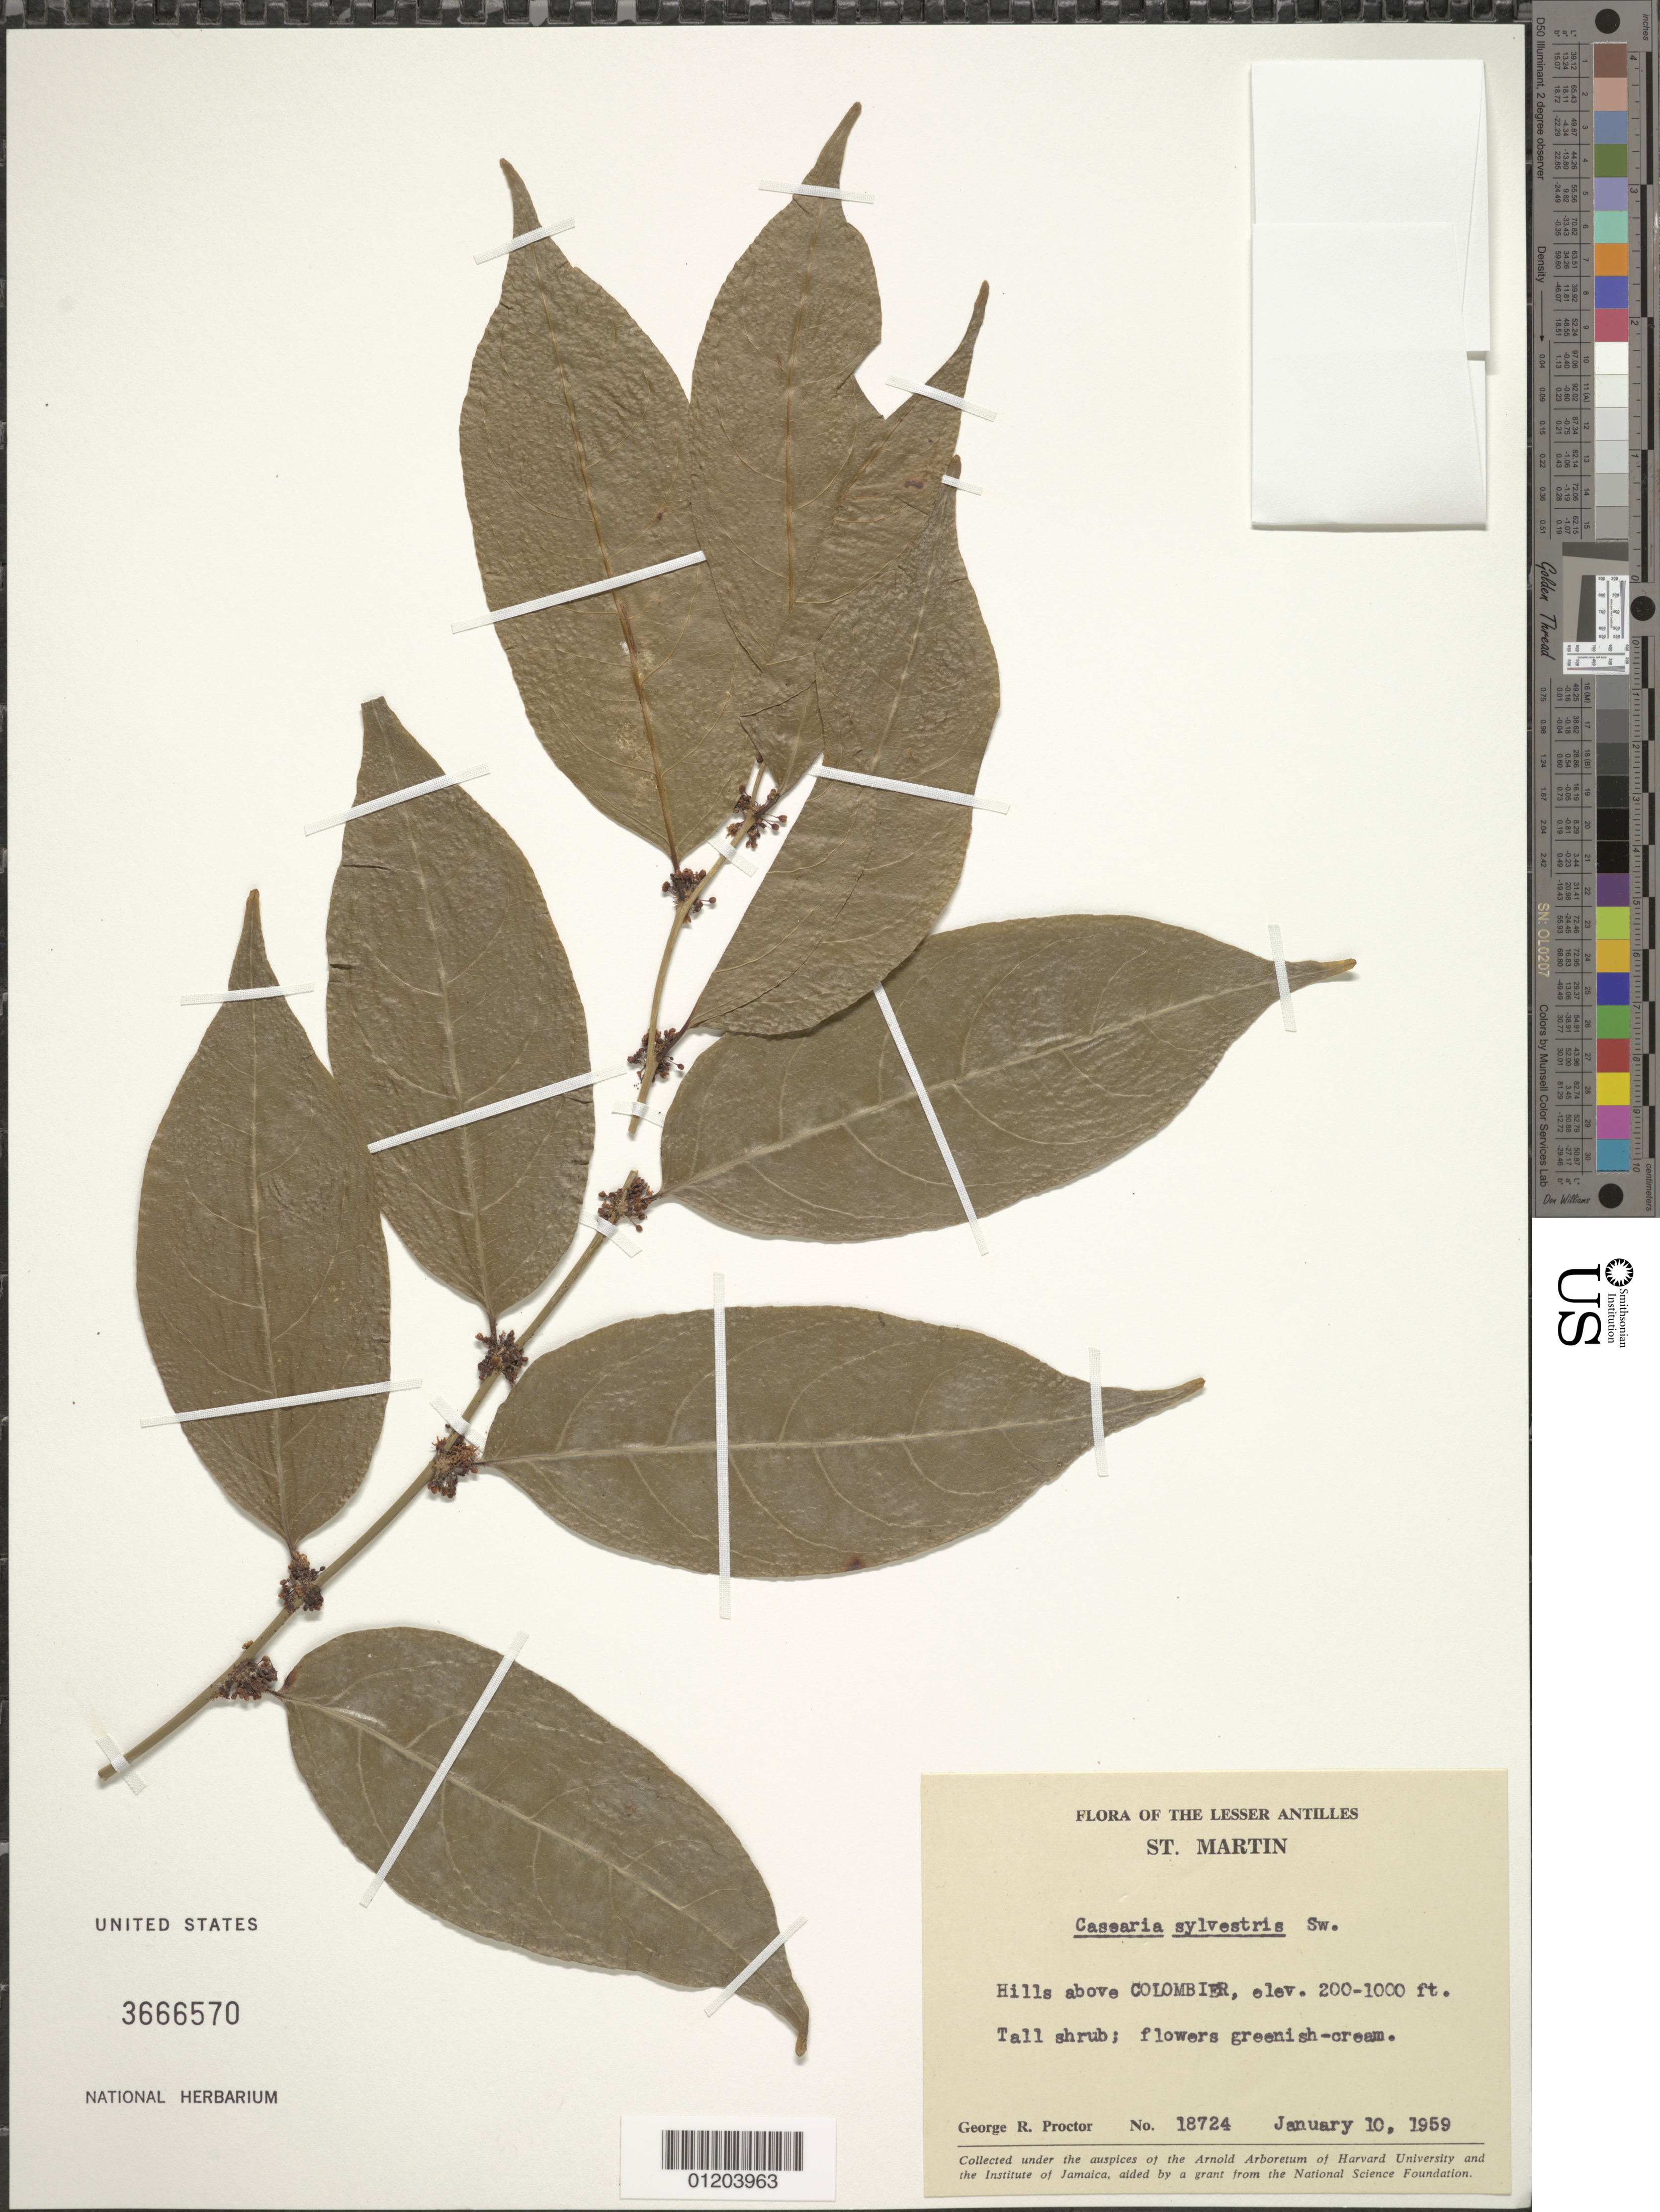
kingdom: Plantae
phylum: Tracheophyta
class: Magnoliopsida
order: Malpighiales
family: Salicaceae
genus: Casearia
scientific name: Casearia sylvestris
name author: Sw.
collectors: G. R. Proctor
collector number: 18724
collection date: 1959-01-10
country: Netherlands Antilles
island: St. Martin I.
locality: Colombier.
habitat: Hills.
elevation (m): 61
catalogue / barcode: US 3666570